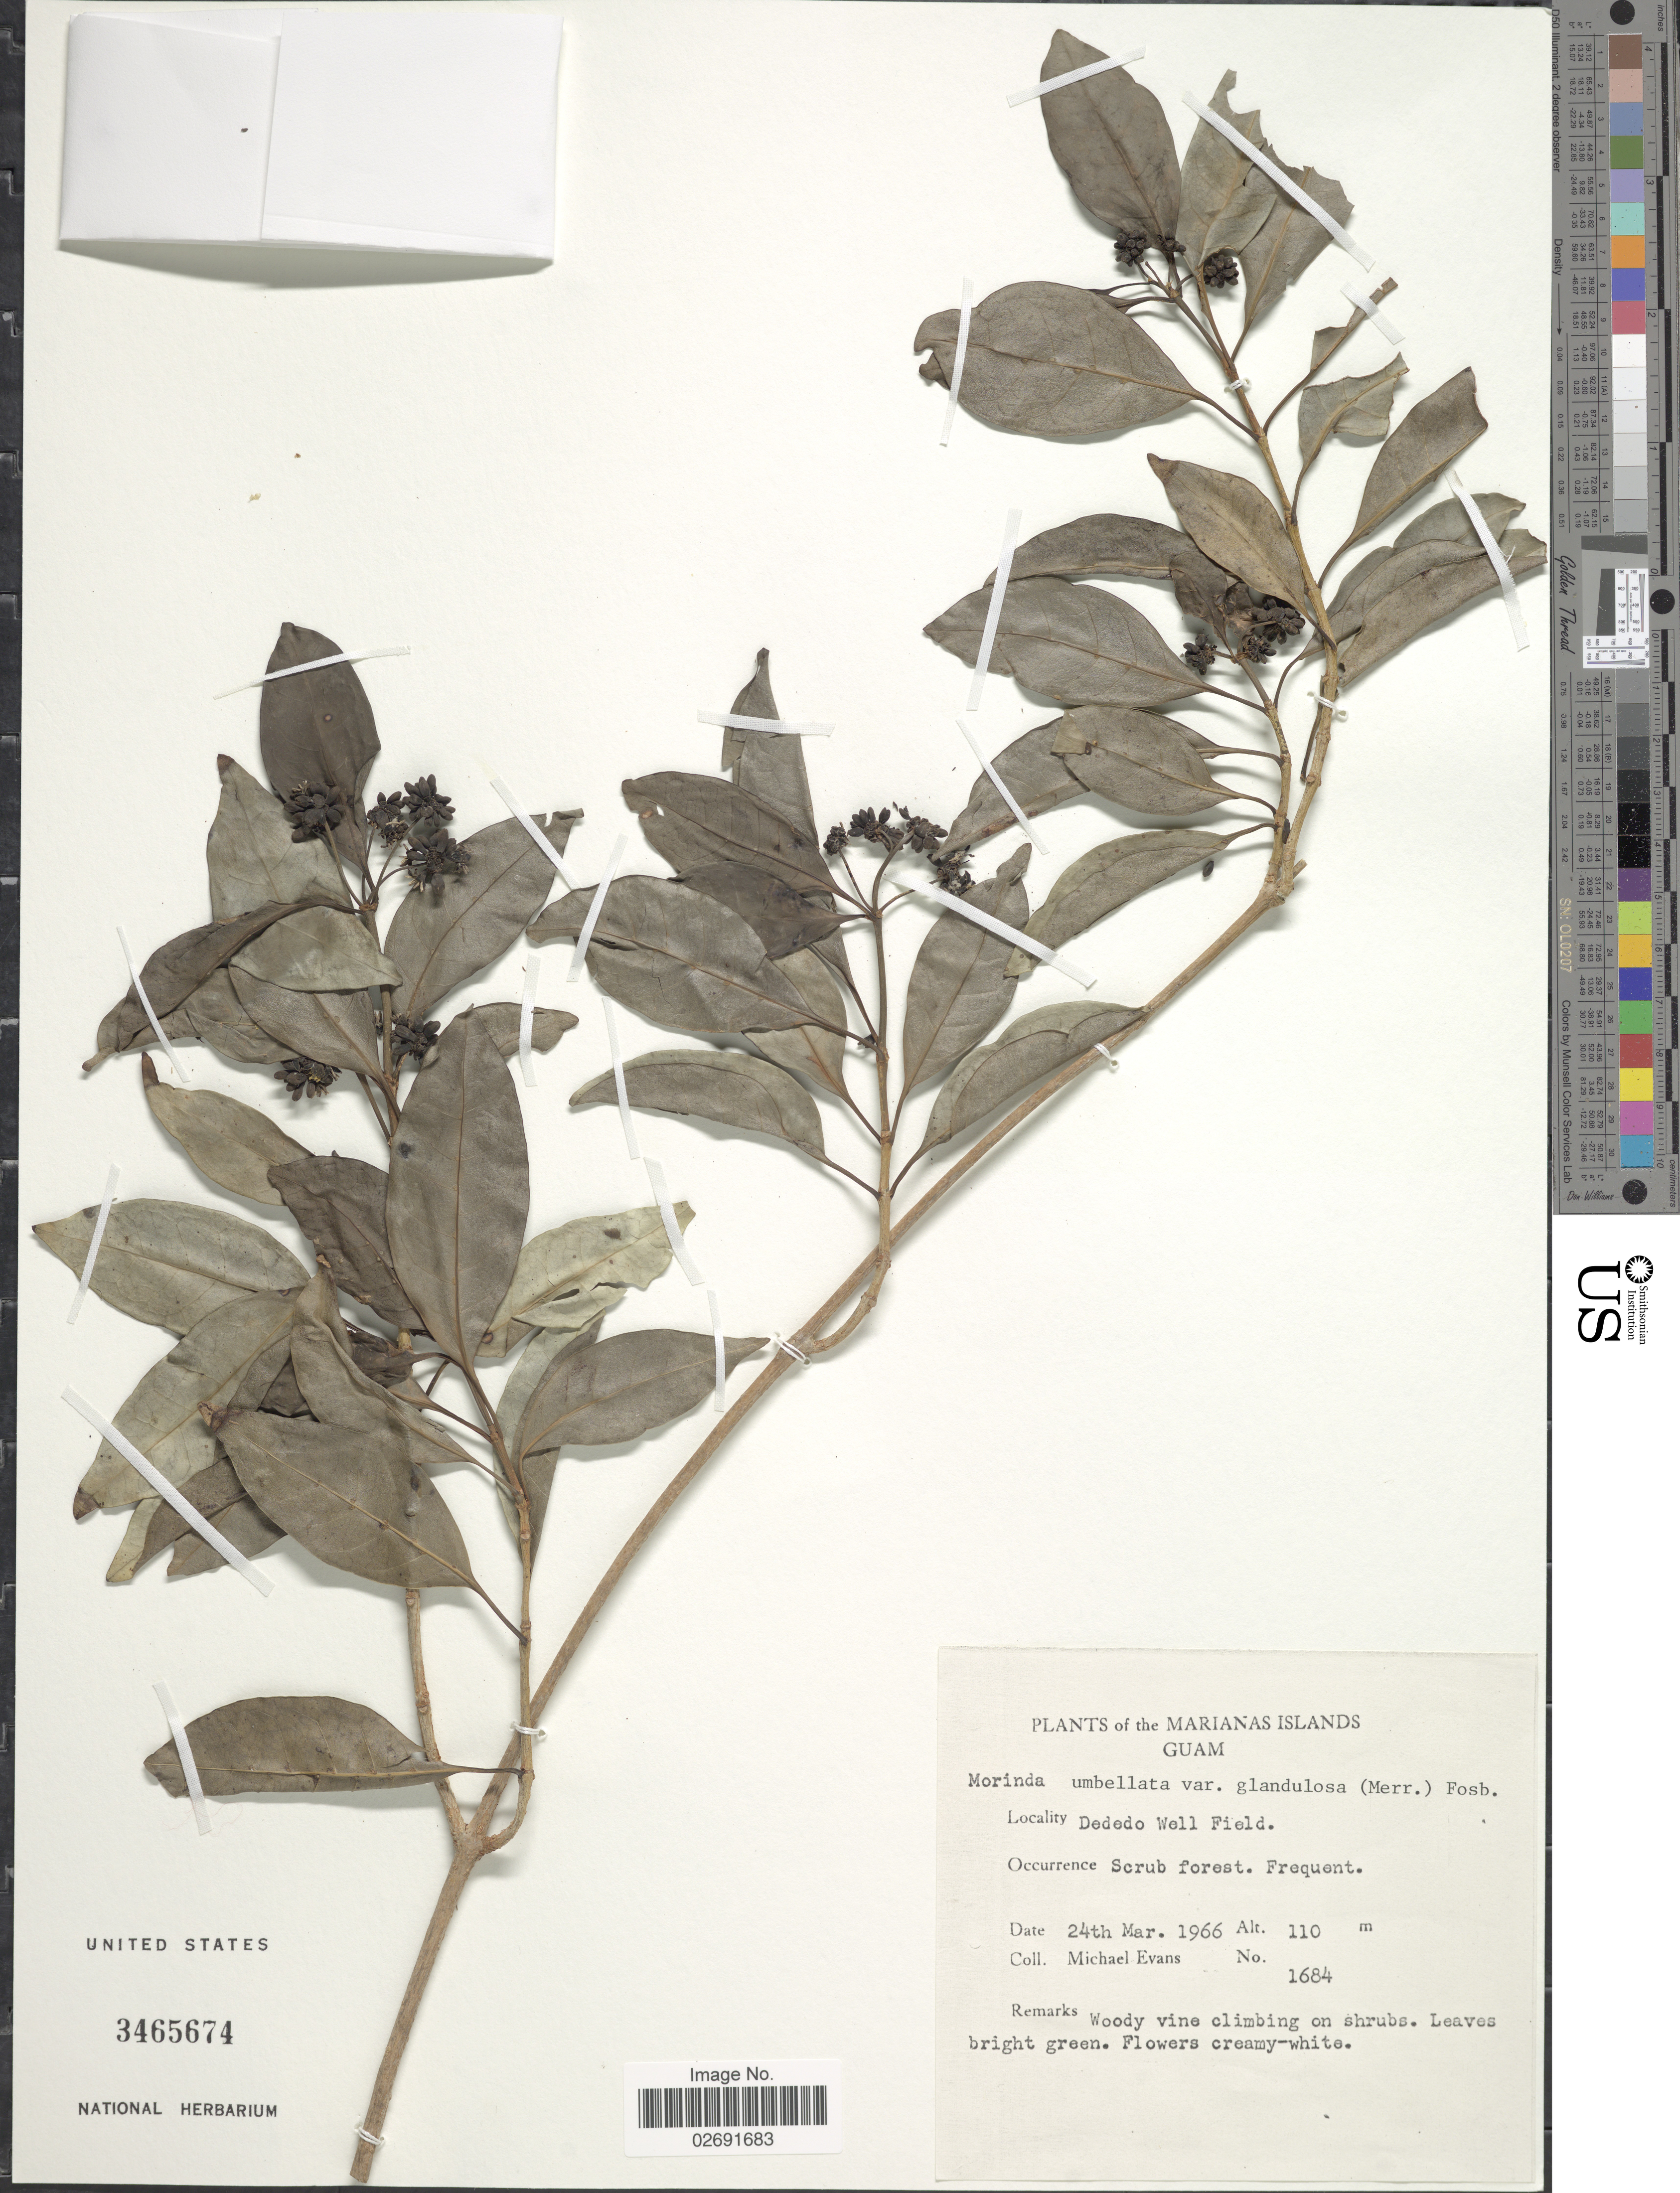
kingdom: Plantae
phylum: Tracheophyta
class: Magnoliopsida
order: Gentianales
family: Rubiaceae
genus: Gynochthodes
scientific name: Gynochthodes myrtifolia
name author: (A. Gray) Razafim. & B. Bremer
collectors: M. Evans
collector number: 1684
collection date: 1966-03-24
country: Guam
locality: Marianas Island. Dededo Well Field.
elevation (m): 110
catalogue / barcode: US 3465674